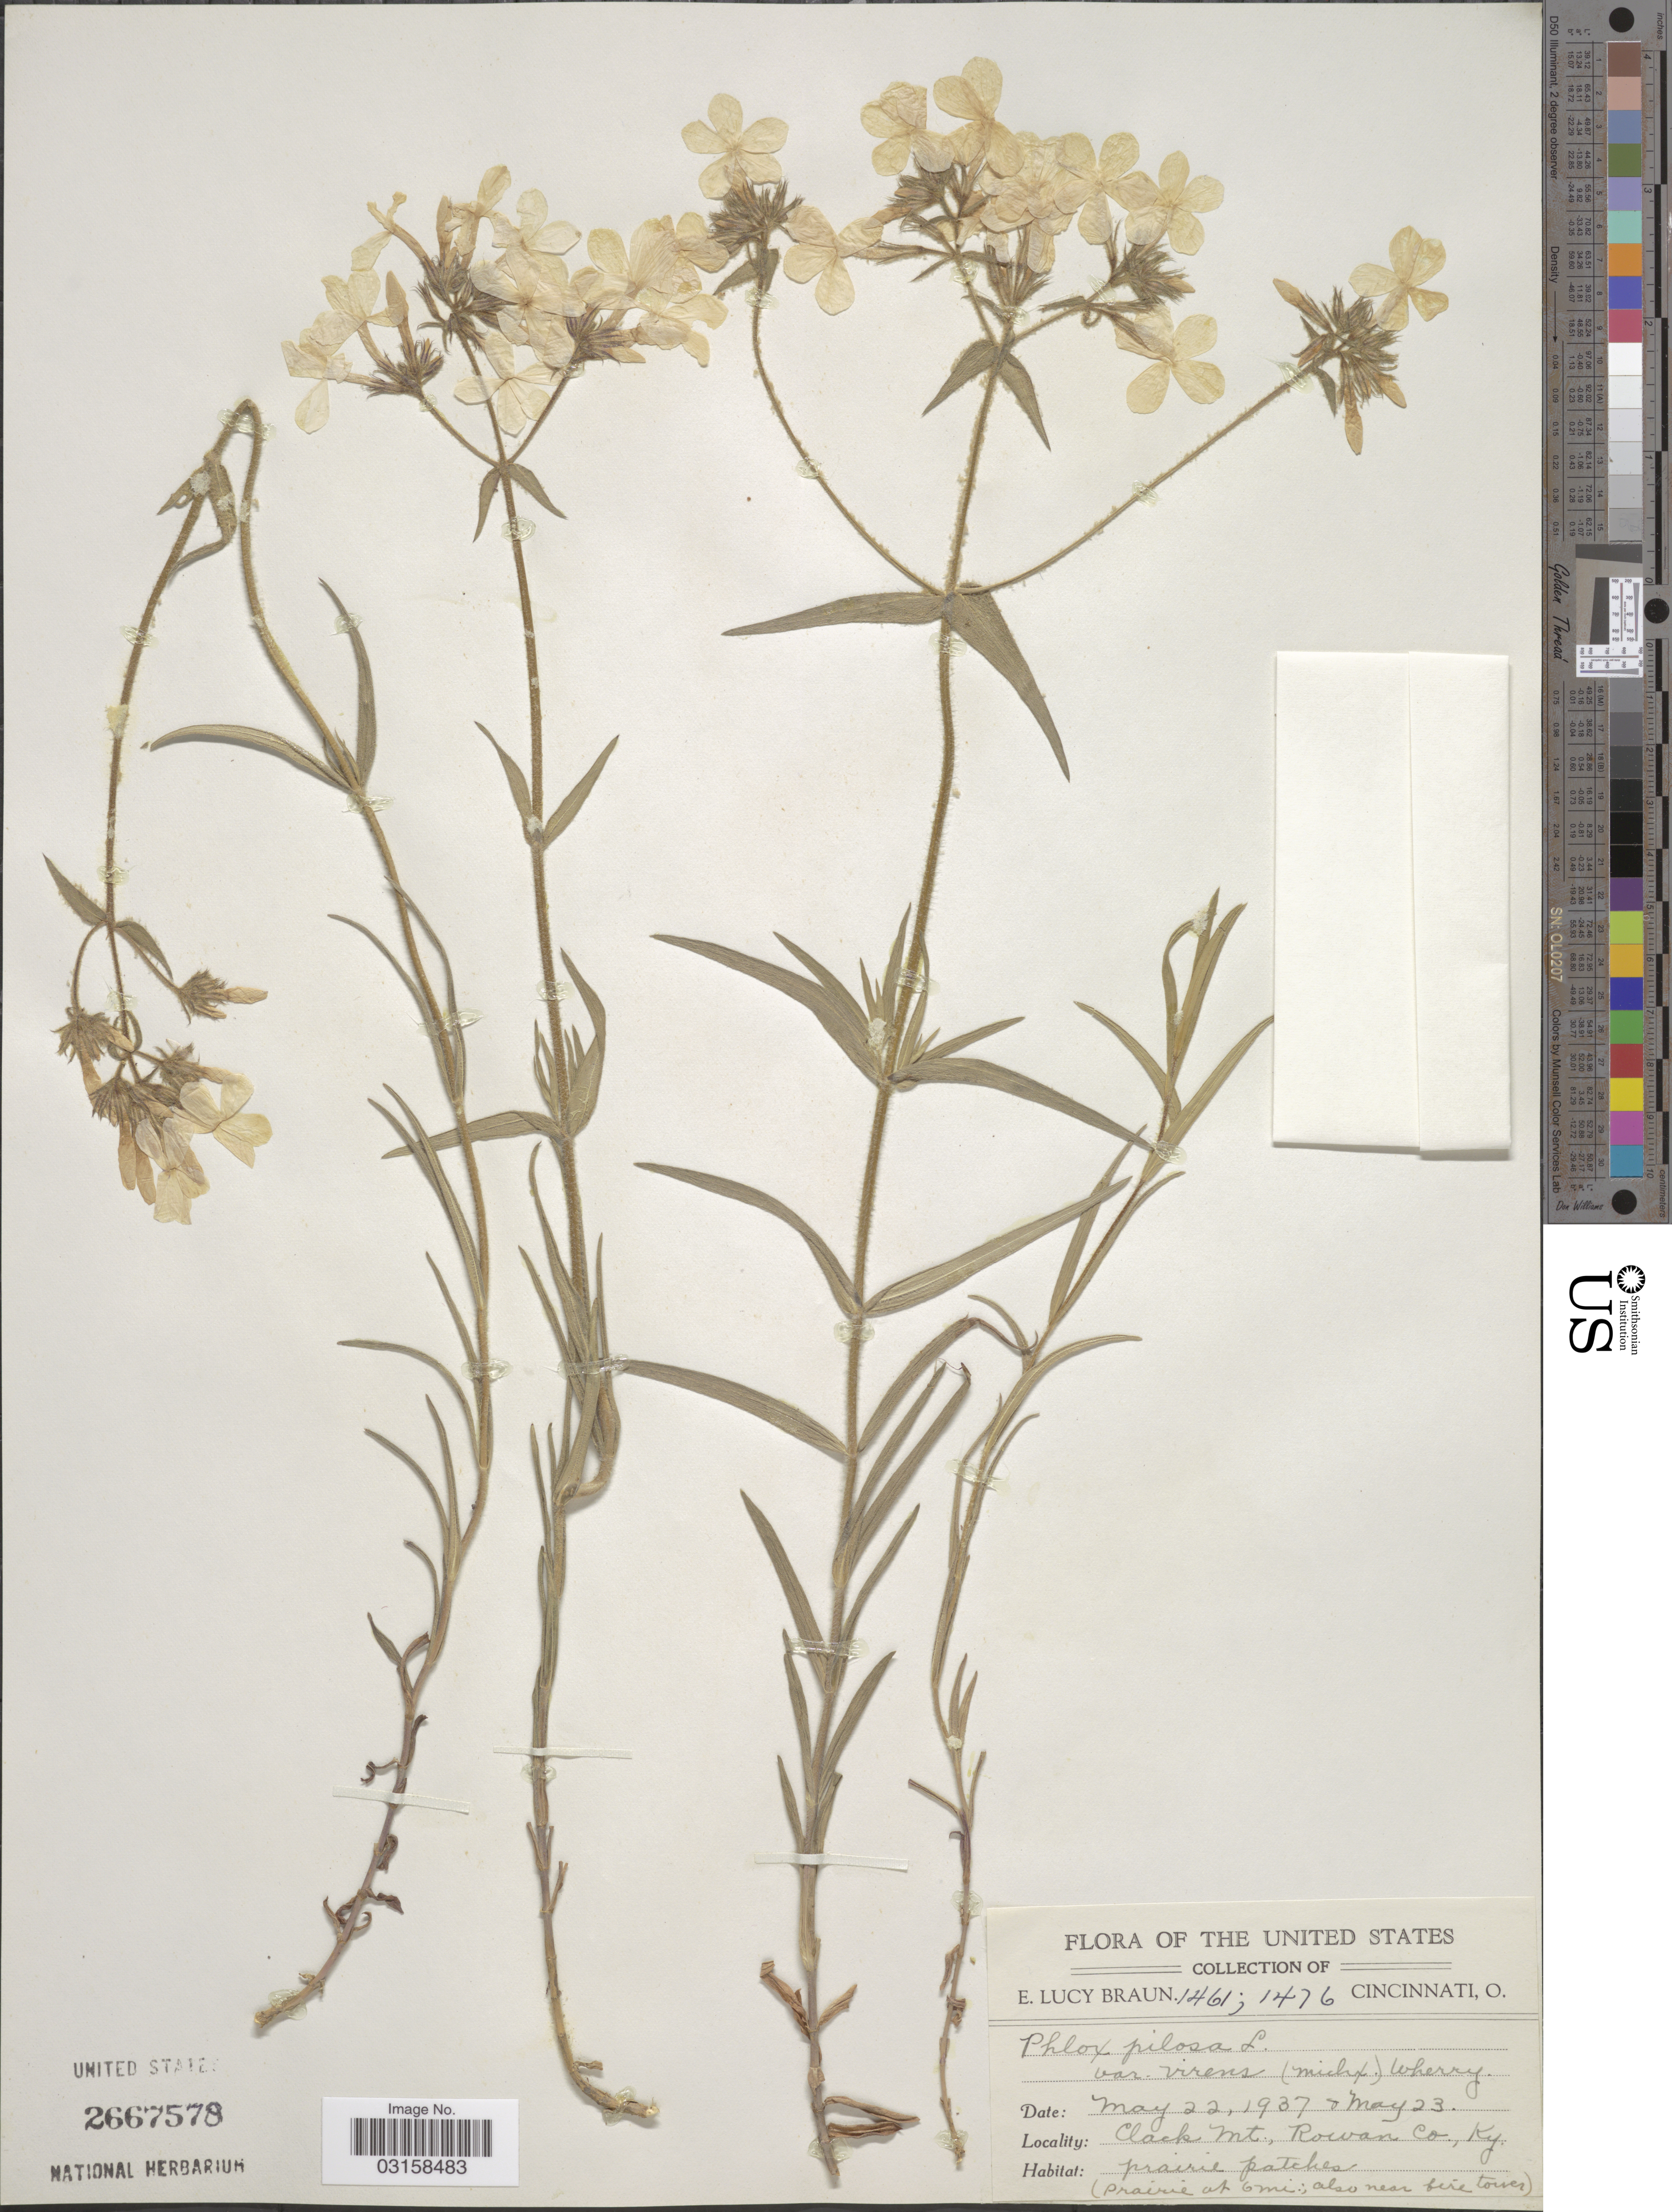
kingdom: Plantae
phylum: Tracheophyta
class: Magnoliopsida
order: Ericales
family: Polemoniaceae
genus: Phlox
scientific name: Phlox pilosa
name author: L.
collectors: E. L. Braun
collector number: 1461/1476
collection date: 1937-05-22/1937-05-23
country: United States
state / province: Kentucky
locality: Clack Mt., Rowan Co.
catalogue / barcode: US 2667578